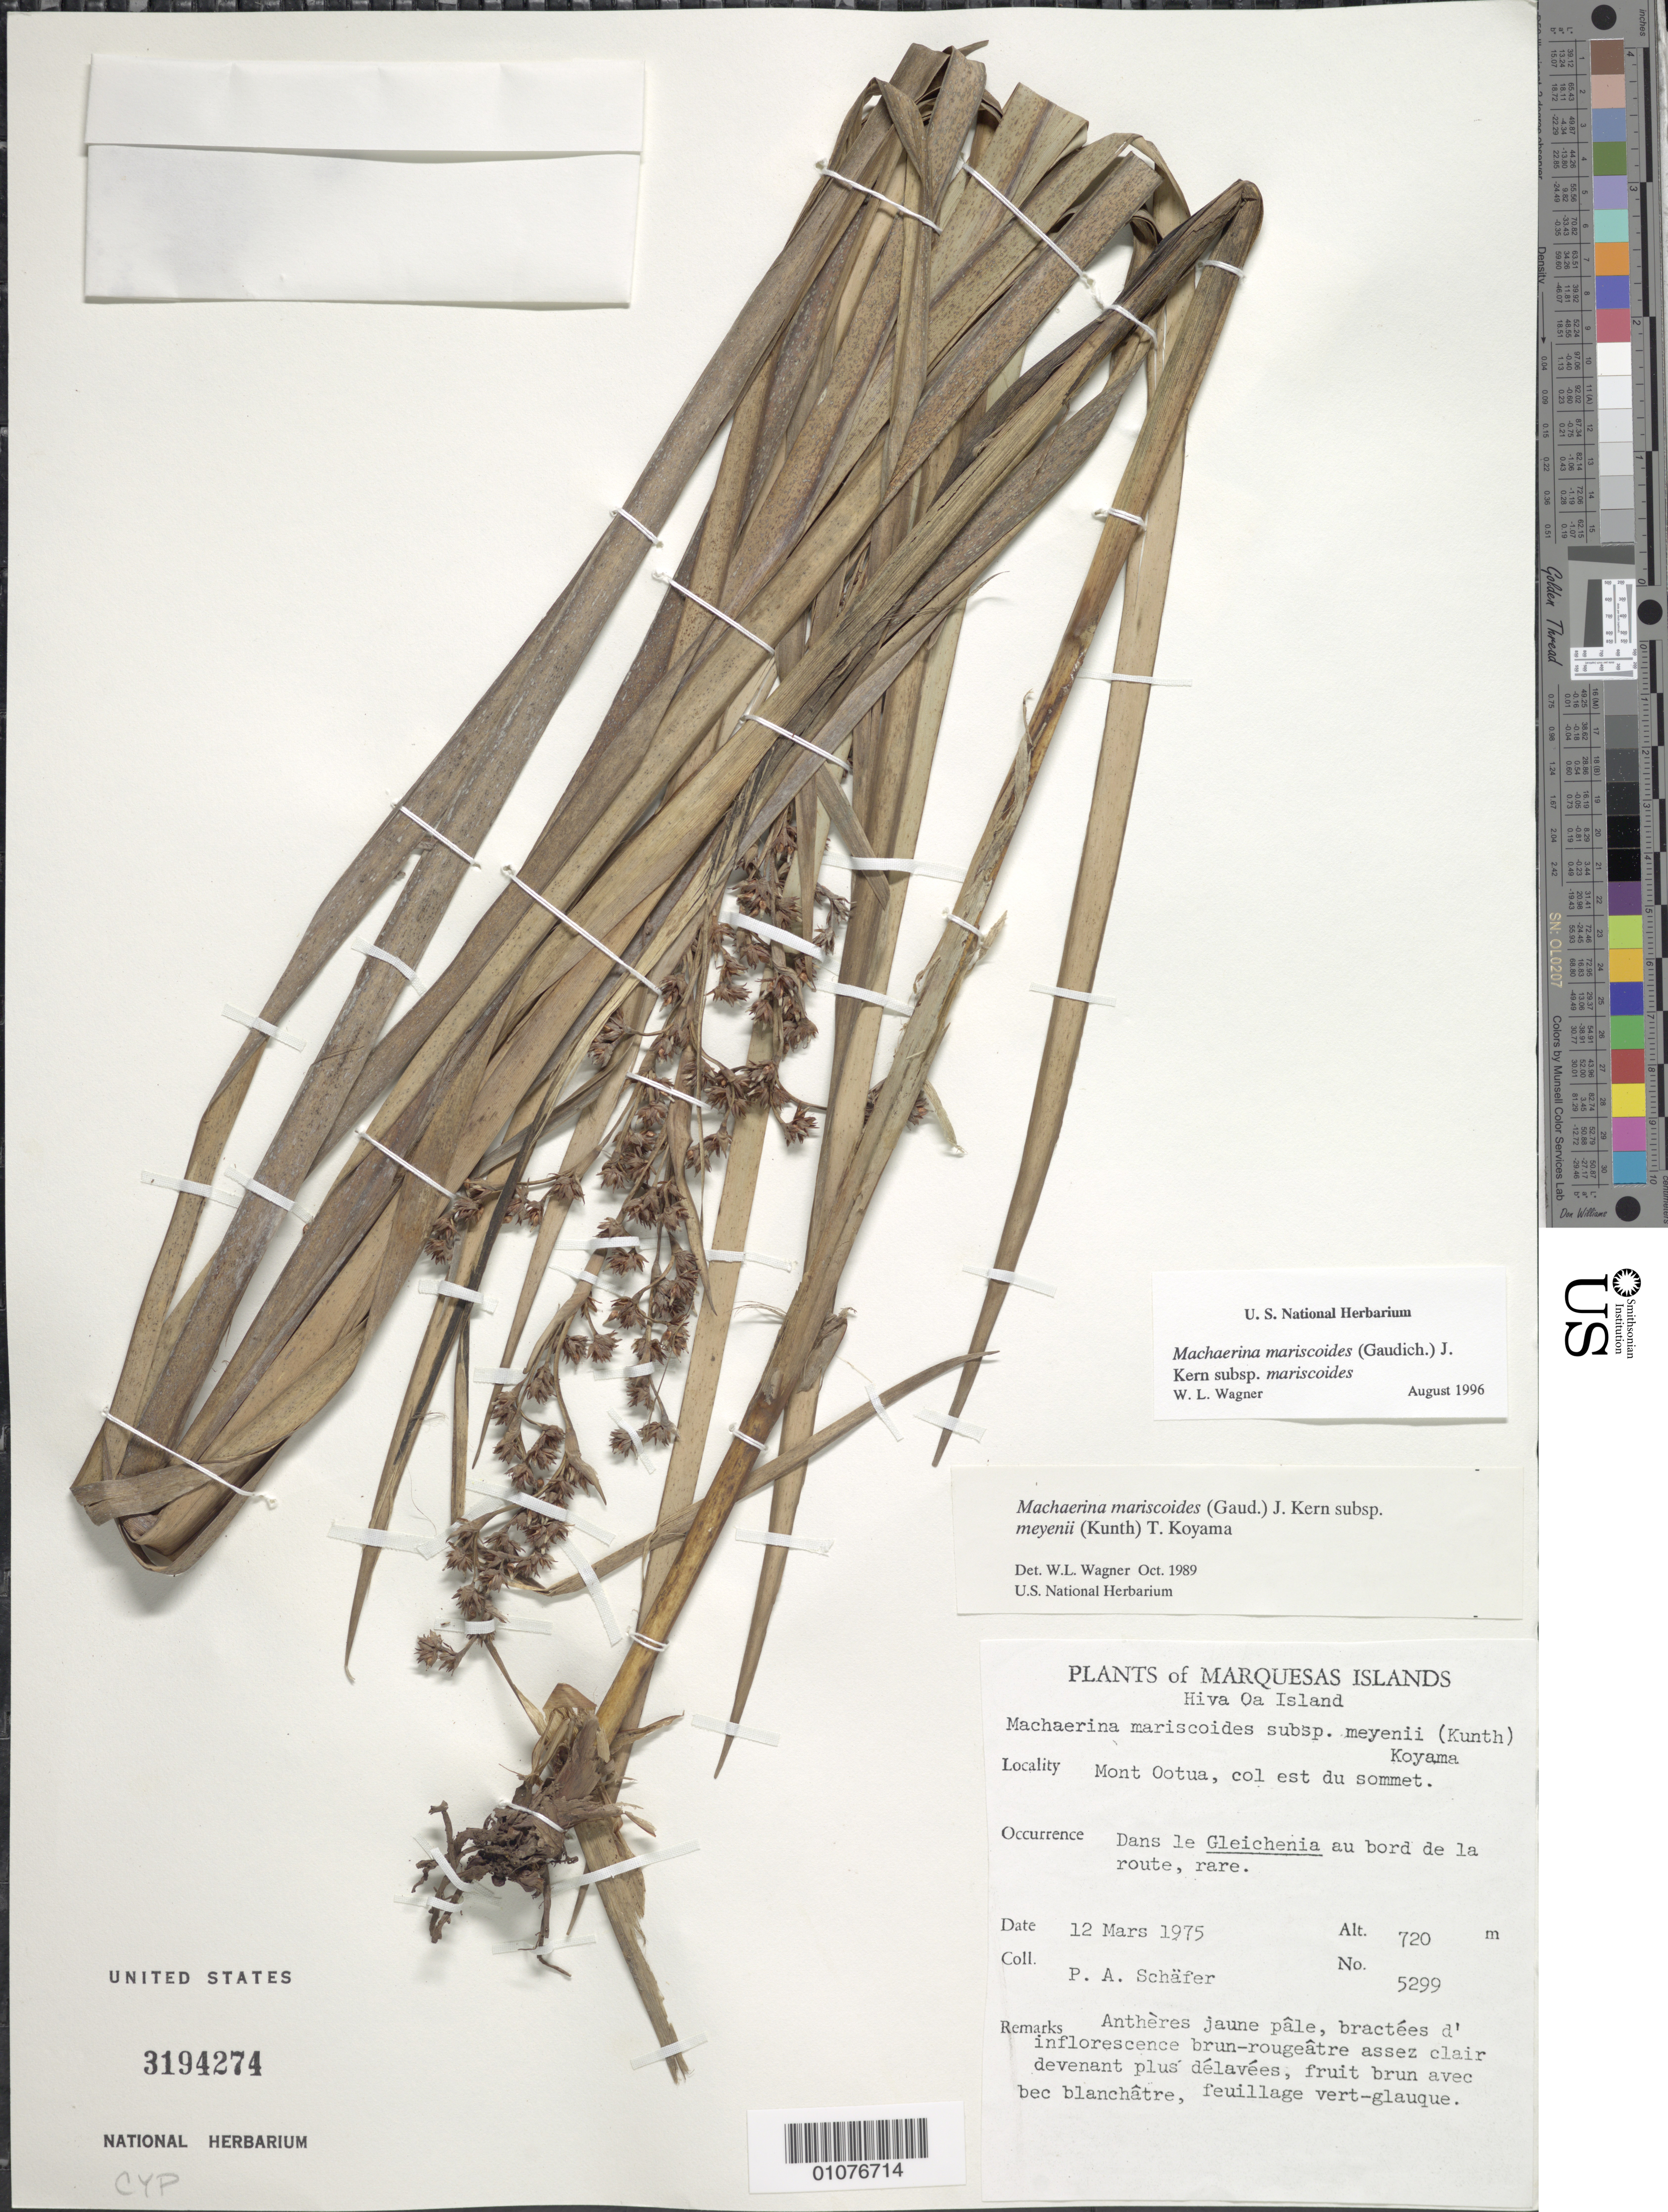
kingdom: Plantae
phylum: Tracheophyta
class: Liliopsida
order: Poales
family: Cyperaceae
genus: Machaerina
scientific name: Machaerina mariscoides subsp. mariscoides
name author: (Gaudich.) J. Kern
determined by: Wagner, W. L., (BOT), Smithsonian Institution - National Museum of Natural History (UNITED STATES)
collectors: P. A. Schäfer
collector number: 5299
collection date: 1975-03-12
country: French Polynesia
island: Hiva Oa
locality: Monte Ootua, col est bord de la route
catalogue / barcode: US 3194275